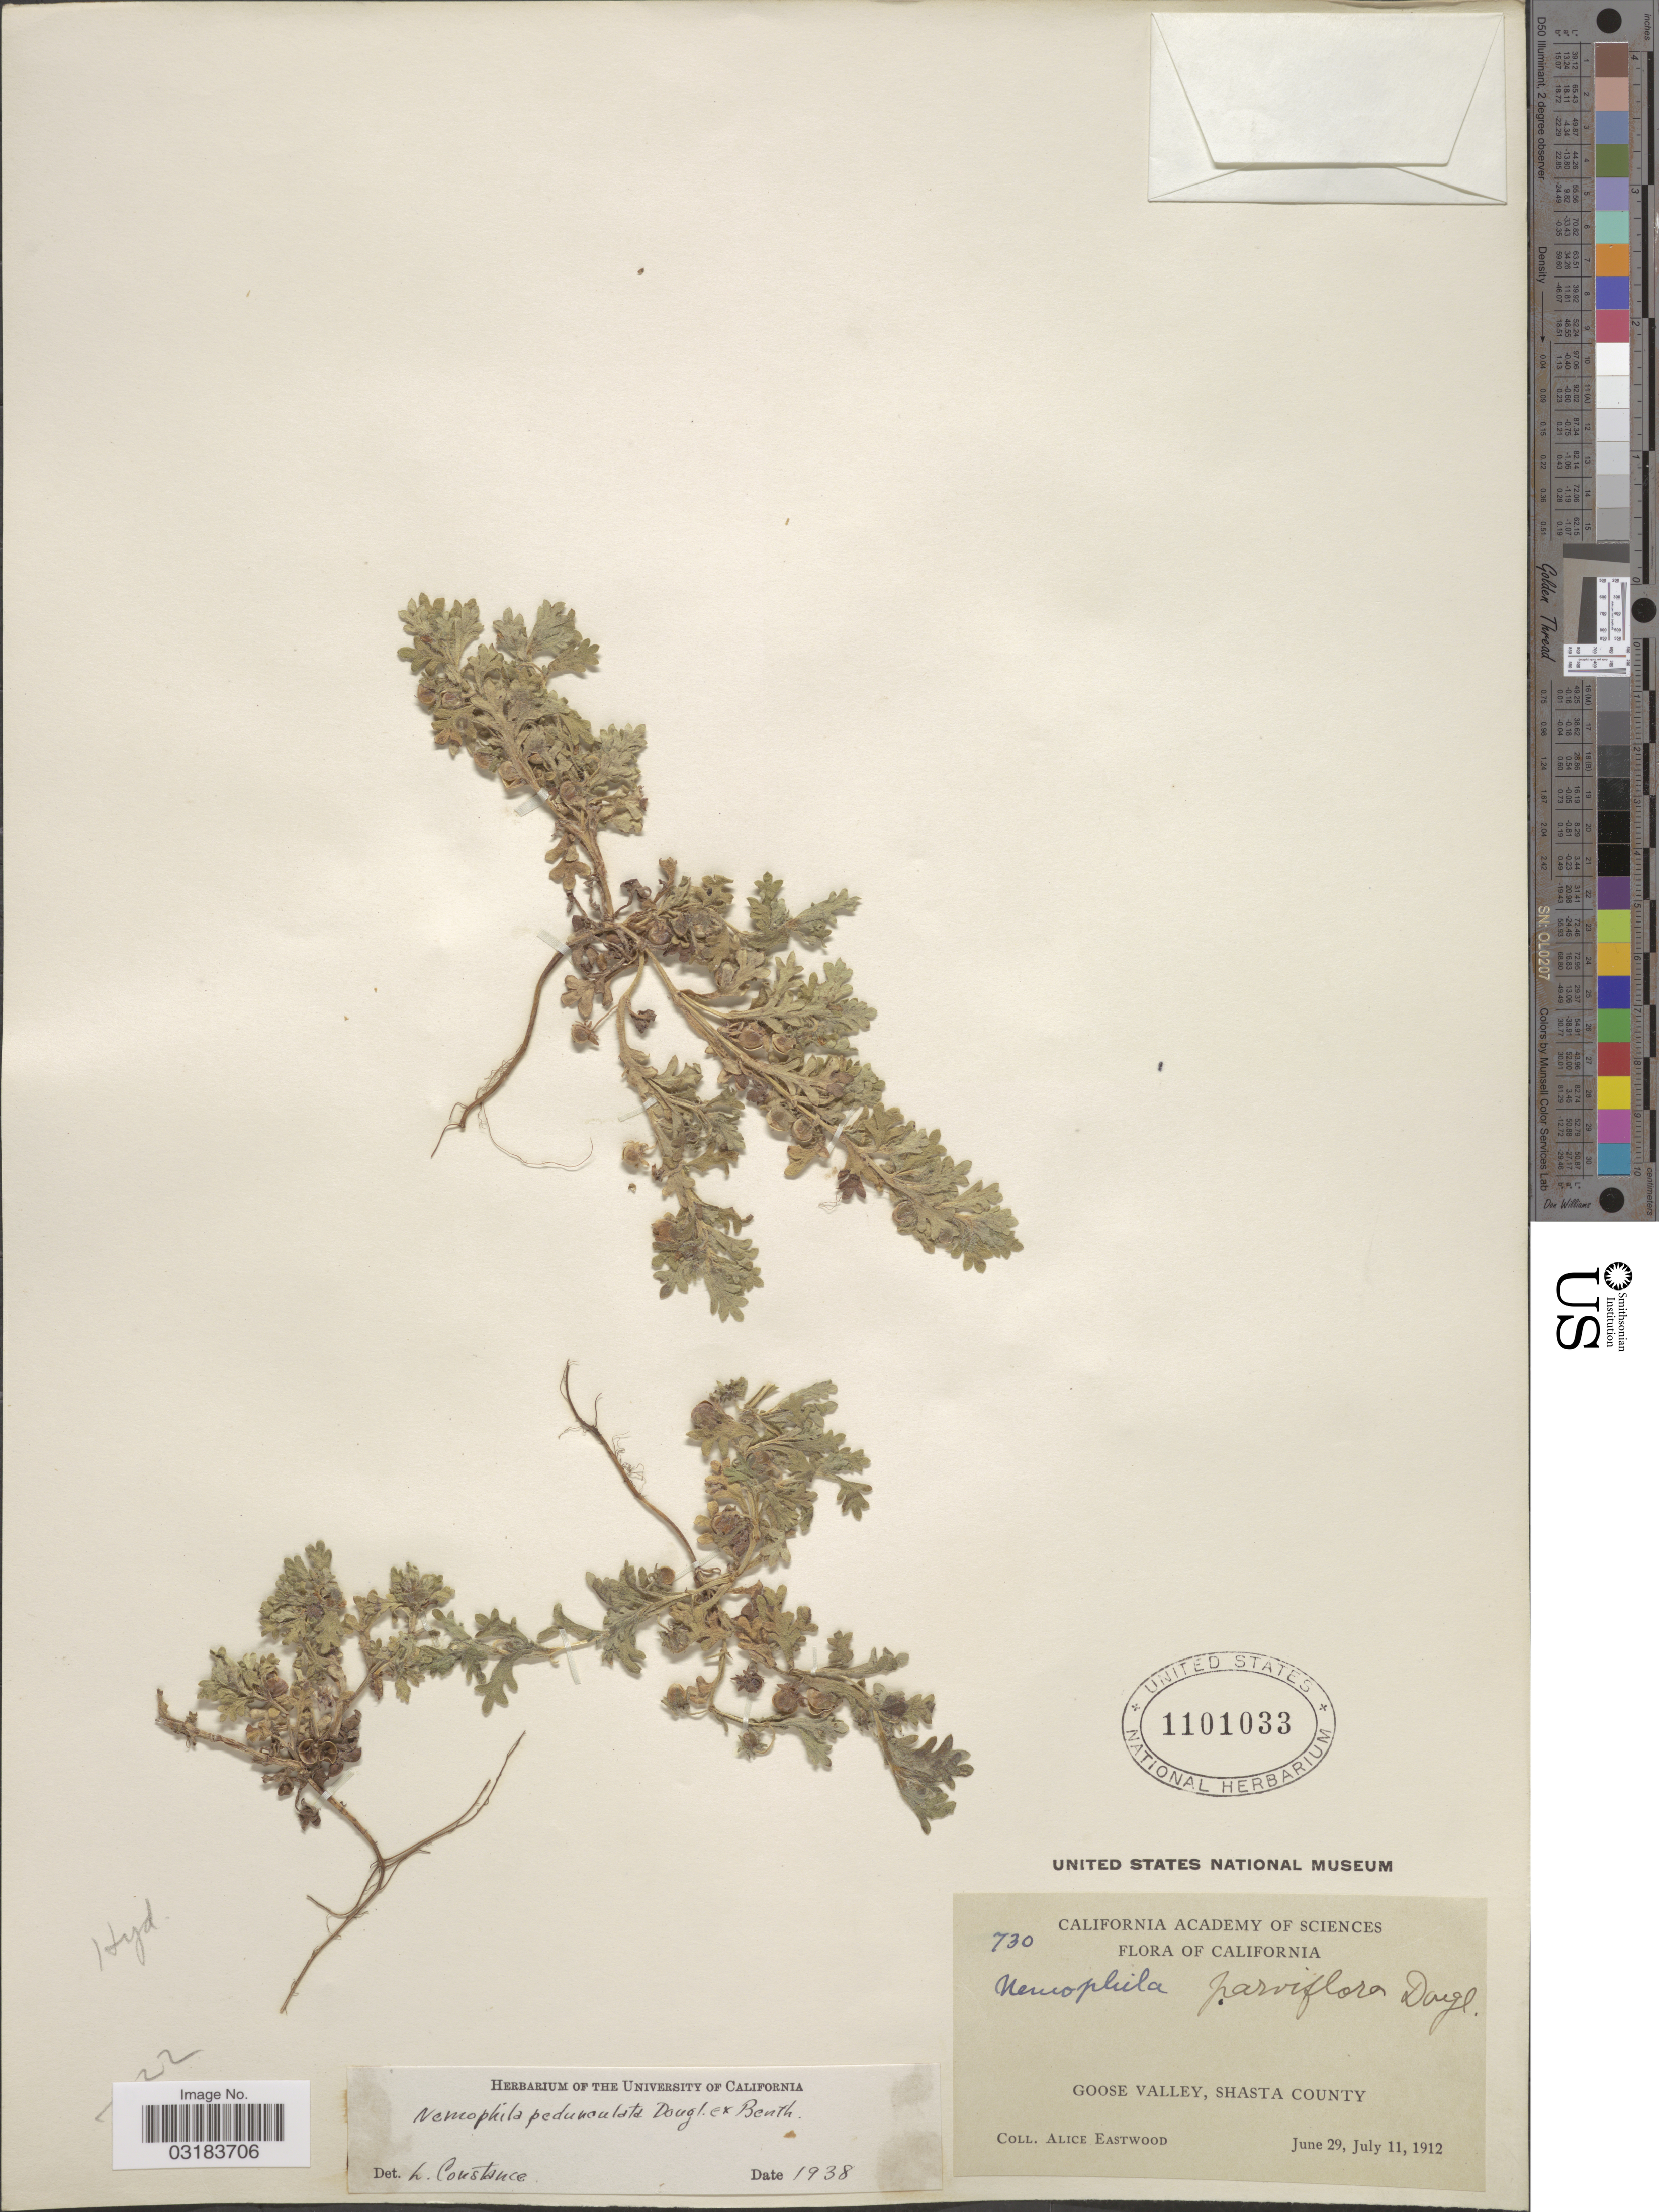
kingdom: Plantae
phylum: Tracheophyta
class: Magnoliopsida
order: Boraginales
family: Hydrophyllaceae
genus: Nemophila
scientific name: Nemophila pedunculata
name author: Douglas ex Benth.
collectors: A. Eastwood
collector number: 730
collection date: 1912-06-29/1912-07-11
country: United States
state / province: California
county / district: Shasta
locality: Goose Valley, Shasta County.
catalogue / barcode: US 1101033